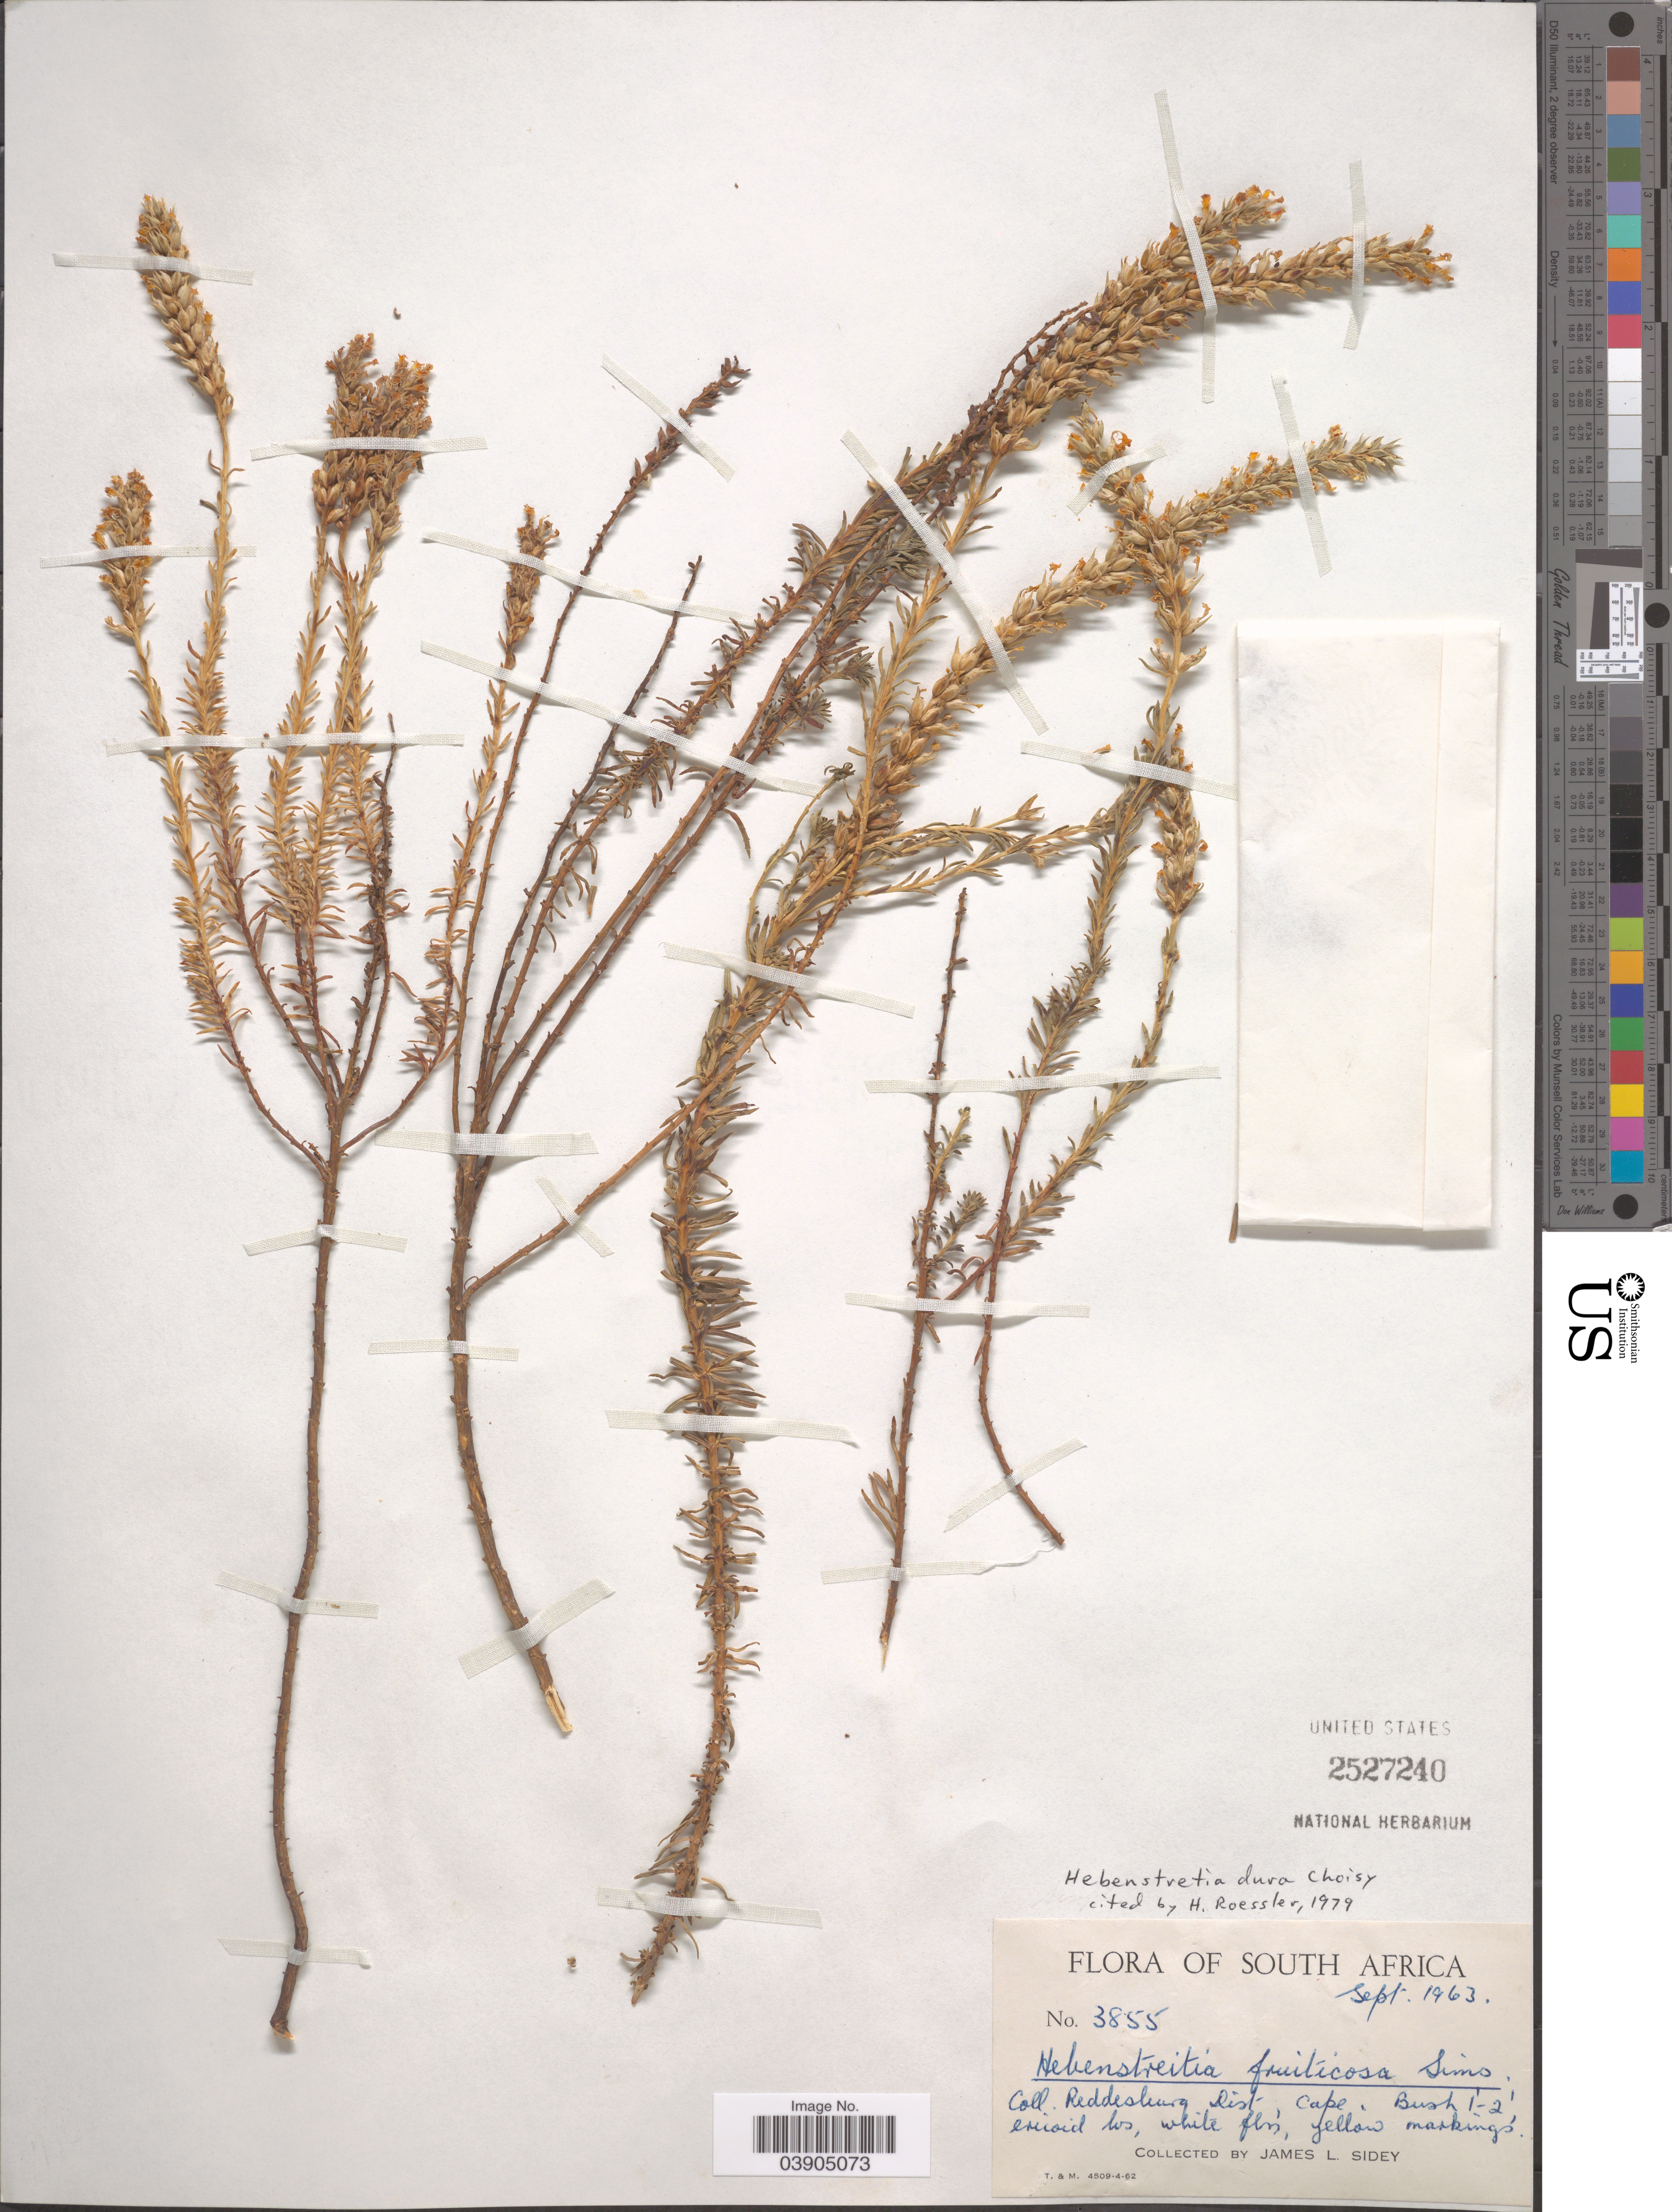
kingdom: Plantae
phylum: Tracheophyta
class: Magnoliopsida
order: Lamiales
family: Scrophulariaceae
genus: Hebenstretia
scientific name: Hebenstretia dura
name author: Choisy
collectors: J. L. Sidey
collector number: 3855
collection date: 1963-09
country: South Africa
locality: Reddesburg Dist, Cape.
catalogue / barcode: US 2527240